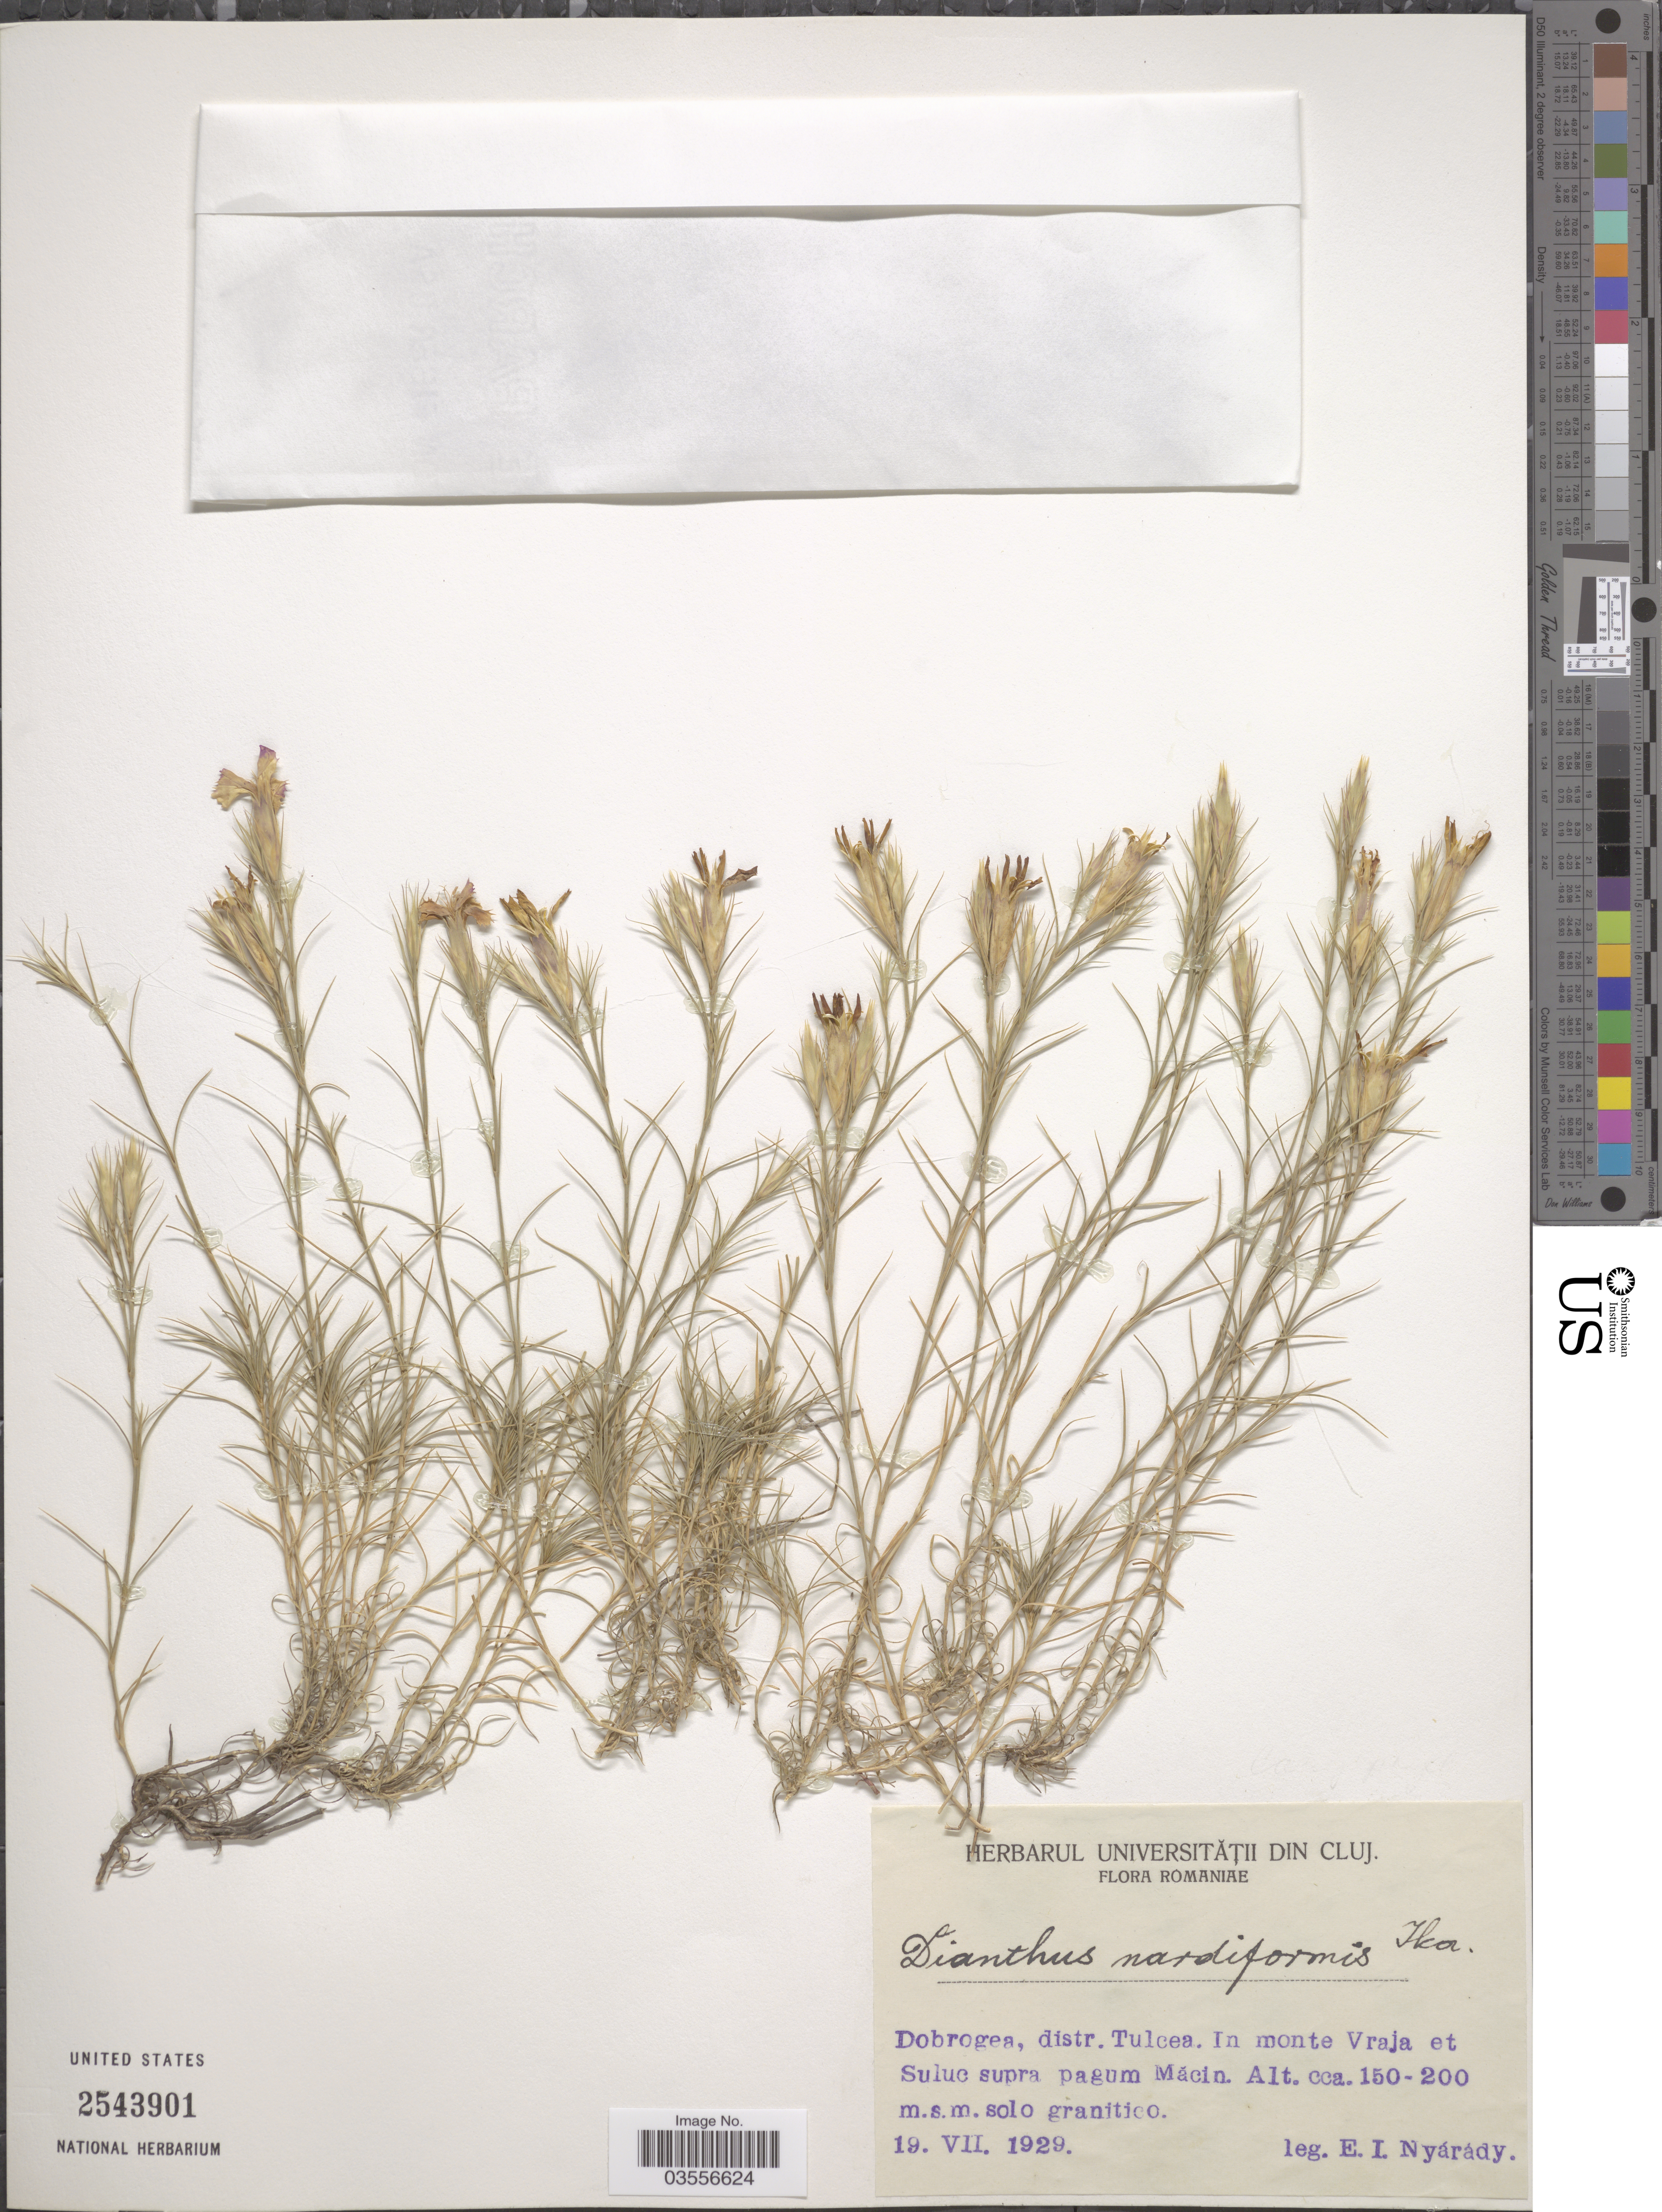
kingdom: Plantae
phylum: Tracheophyta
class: Magnoliopsida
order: Caryophyllales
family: Caryophyllaceae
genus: Dianthus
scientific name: Dianthus nardiformis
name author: Janka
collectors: E. Nyarady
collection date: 1929-07-19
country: Romania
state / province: Tulcea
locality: Dobrogea, distr. Tulcea. In monte Vraja et Suluc supra pagum Mácin.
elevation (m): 150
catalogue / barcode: US 2543901